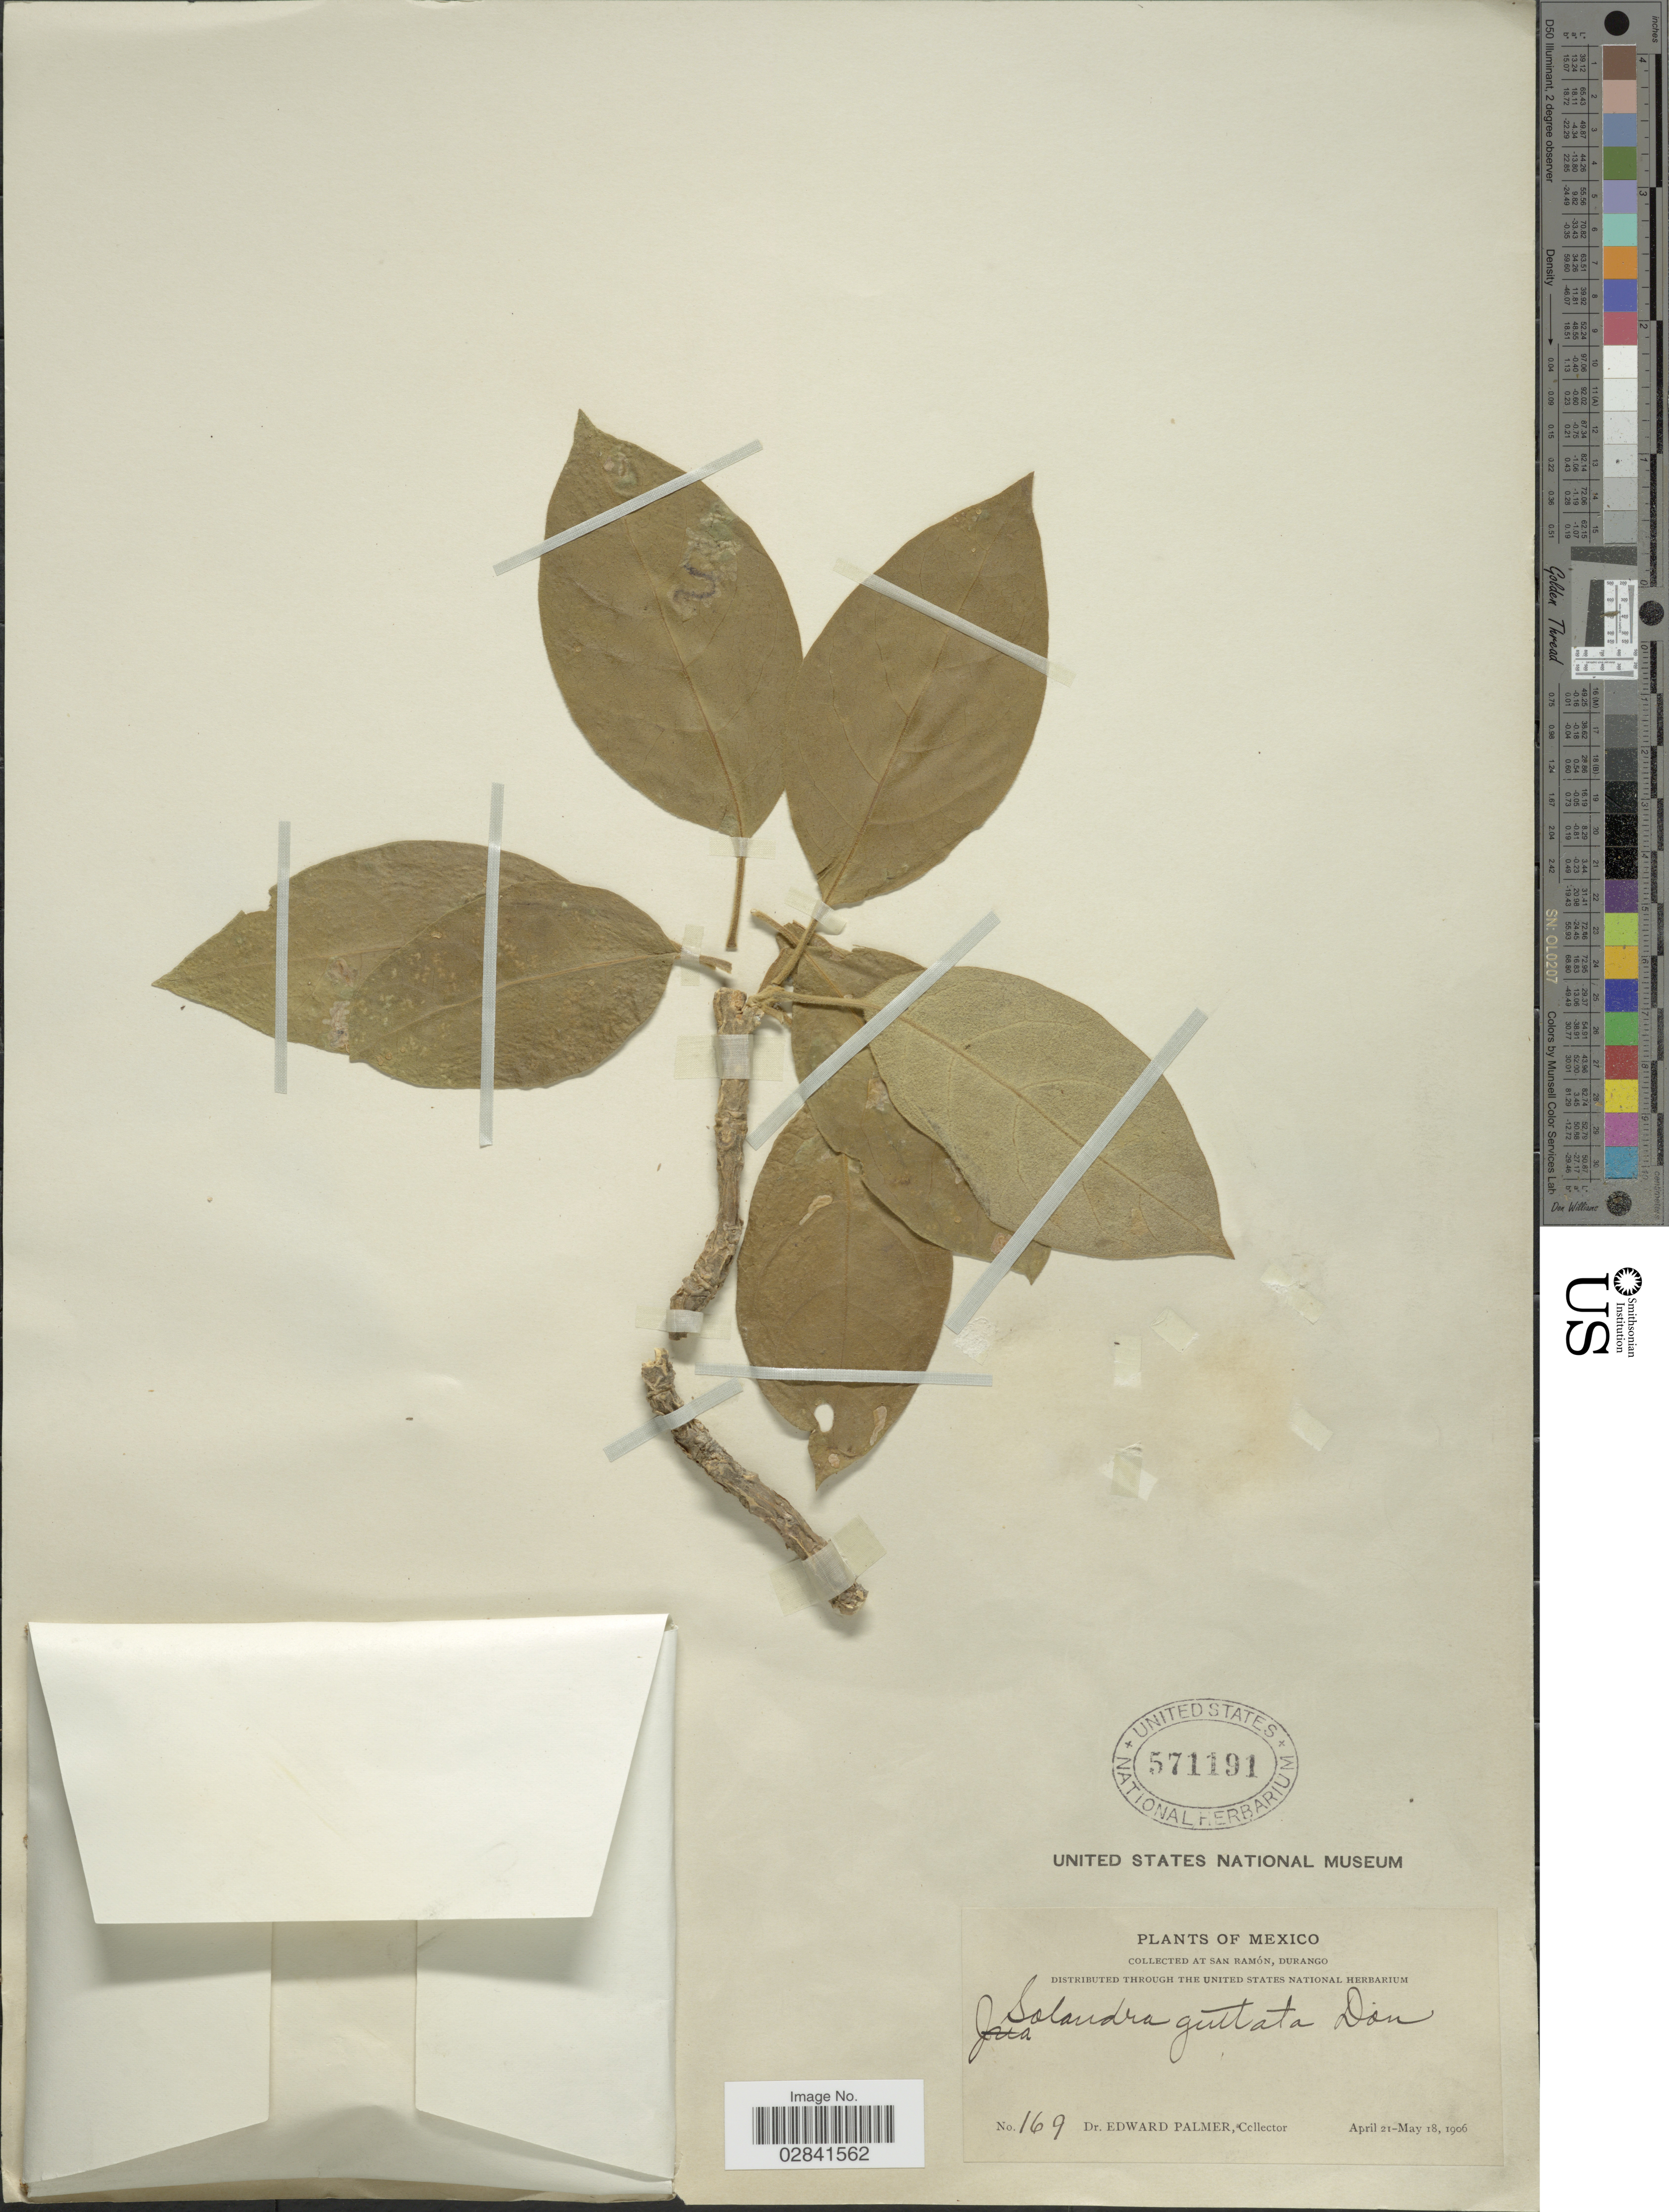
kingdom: Plantae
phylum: Tracheophyta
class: Magnoliopsida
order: Solanales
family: Solanaceae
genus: Solandra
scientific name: Solandra guttata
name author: D. Don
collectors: E. Palmer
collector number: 169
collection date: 1906-04-21/1906-05-18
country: Mexico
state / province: Durango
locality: San Ramón.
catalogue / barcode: US 571191